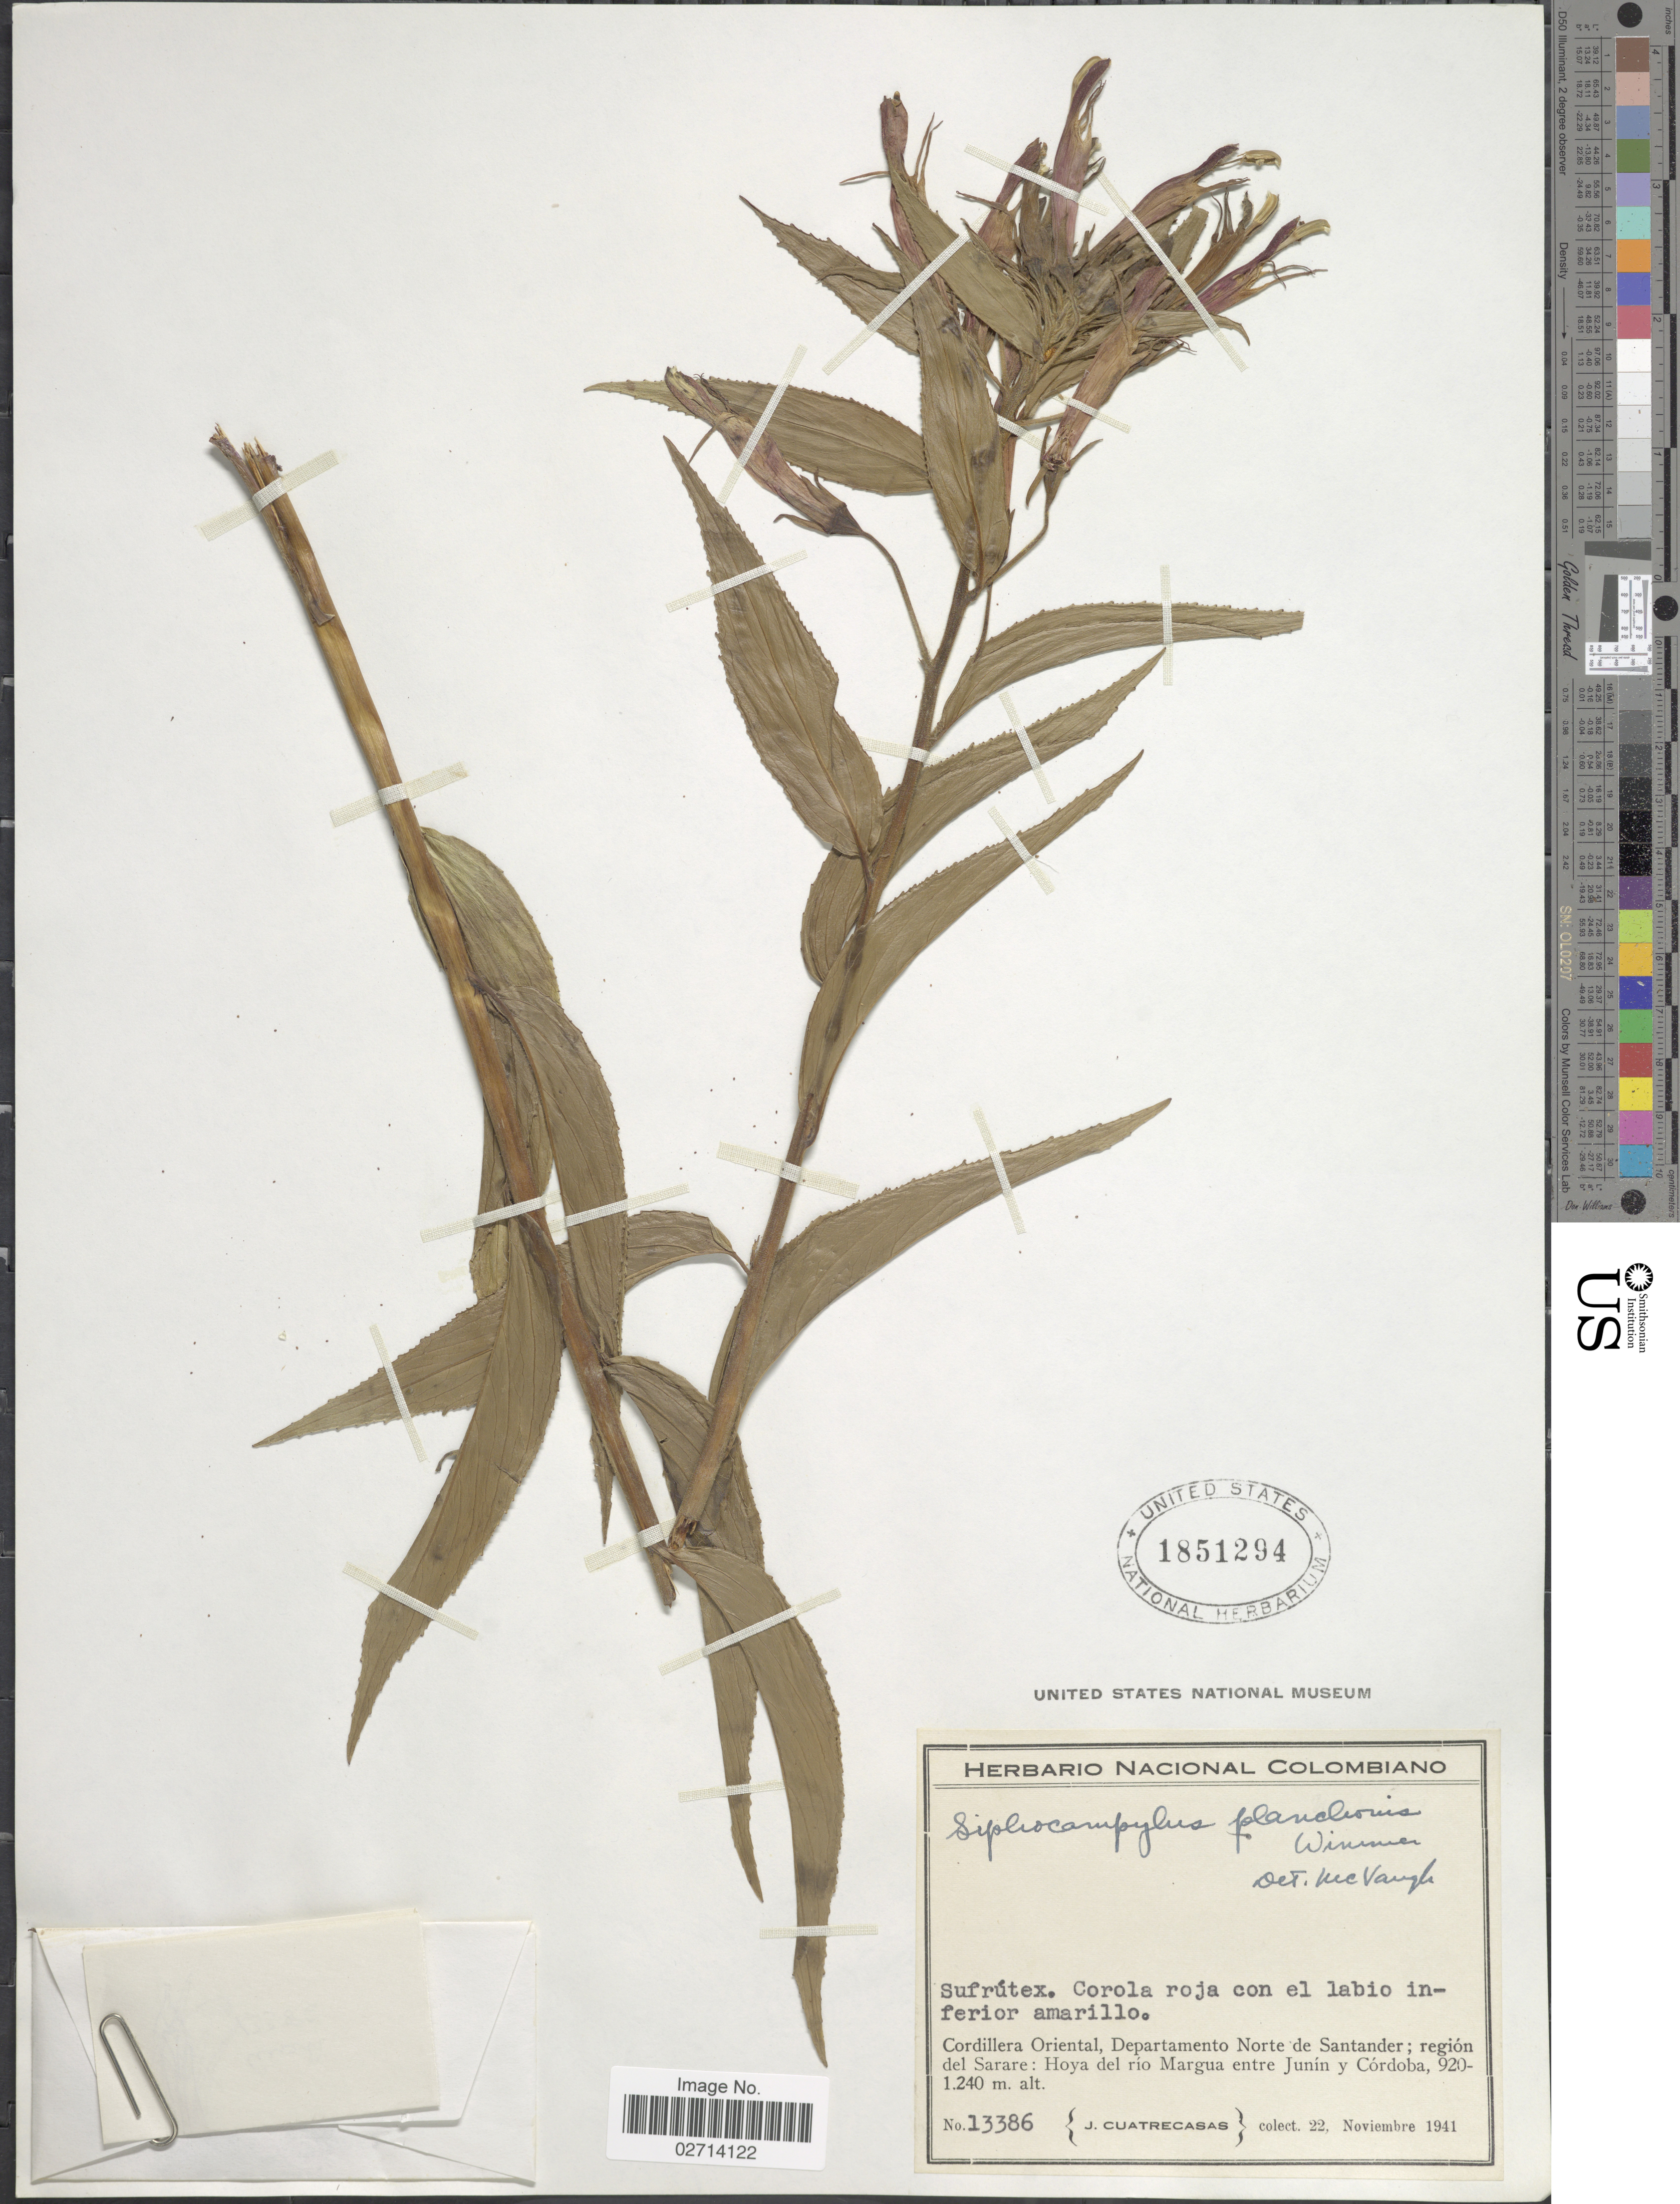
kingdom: Plantae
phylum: Tracheophyta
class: Magnoliopsida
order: Asterales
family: Campanulaceae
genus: Siphocampylus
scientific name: Siphocampylus planchonis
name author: E. Wimm.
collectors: J. Cuatrecasas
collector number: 13386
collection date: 1941-11-22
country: Colombia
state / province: Norte de Santander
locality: Region del Sarare: Hoya del rio Margua entre Junin y Cordoba, Cordillera Oriental.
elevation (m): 920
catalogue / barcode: US 1851294